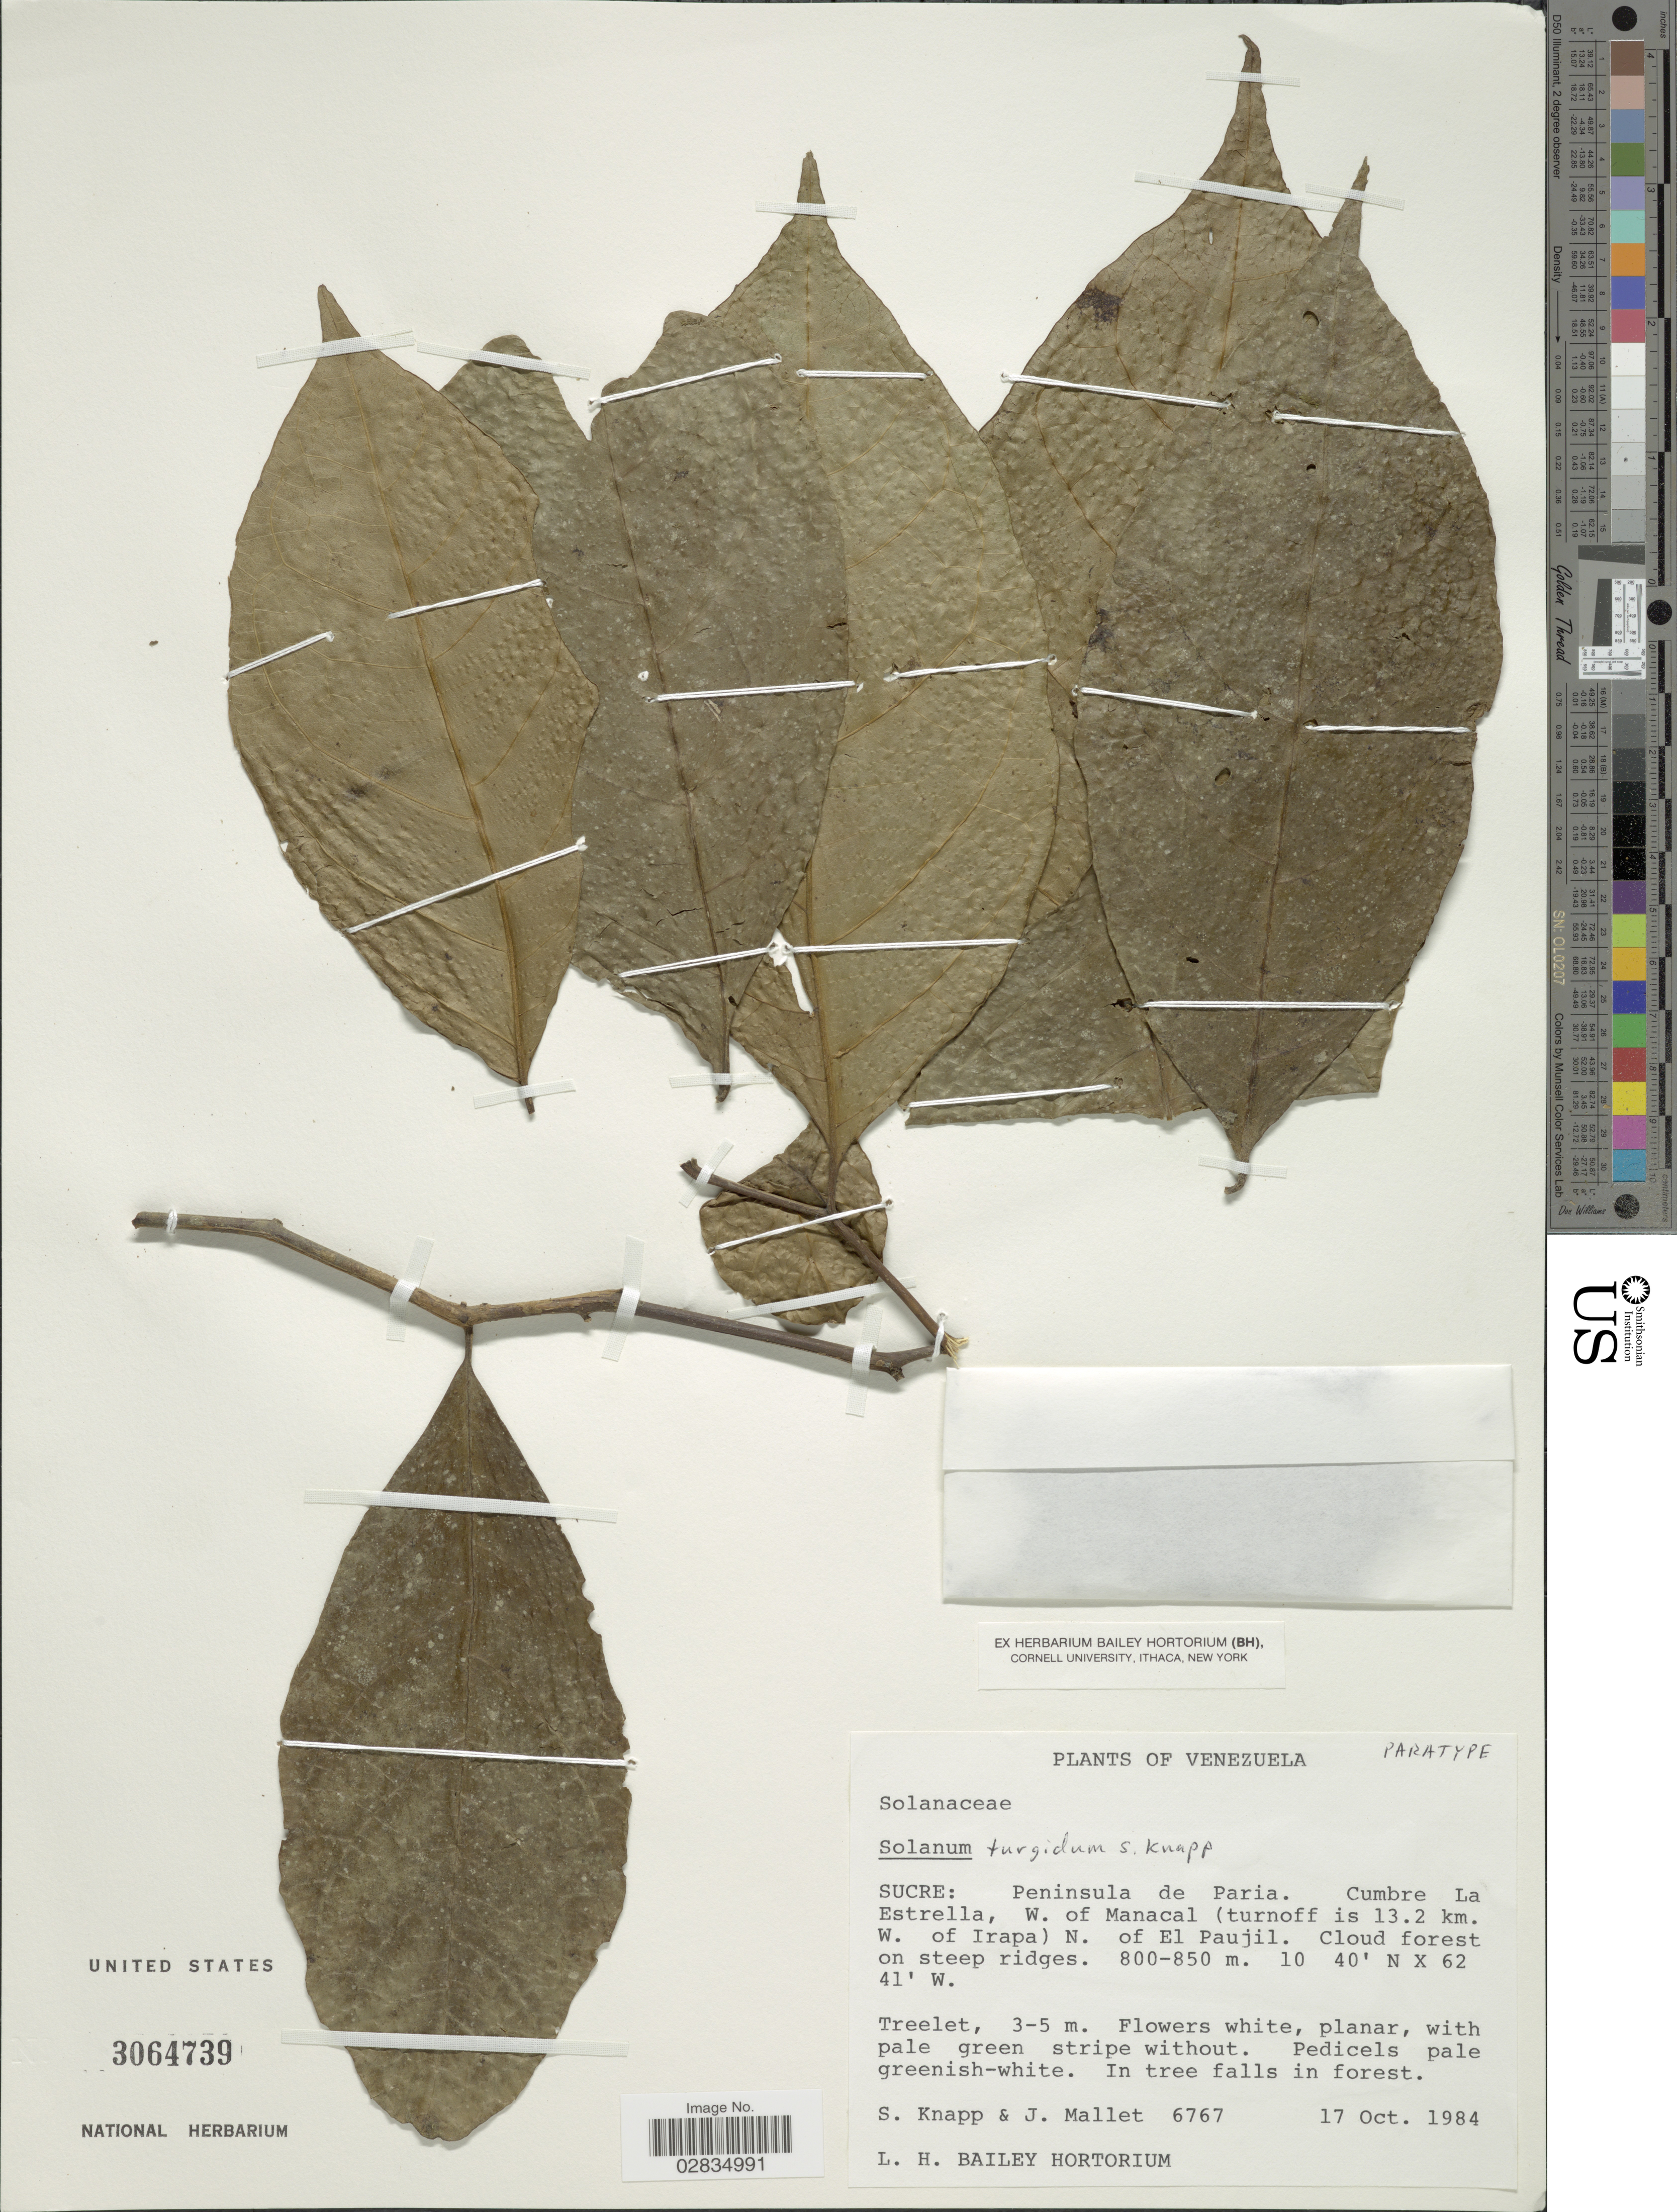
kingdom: Plantae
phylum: Tracheophyta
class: Magnoliopsida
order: Solanales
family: Solanaceae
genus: Solanum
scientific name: Solanum turgidum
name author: S. Knapp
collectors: S. Knapp & J. Mallet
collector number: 6767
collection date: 1984-10-17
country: Venezuela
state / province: Sucre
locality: Peninsula de Paria, Cumbre La Estrella, W. of Manacal (turnoff is 13.2 km W. of Irapa) N. of El Paujil.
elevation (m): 800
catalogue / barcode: US 3064739